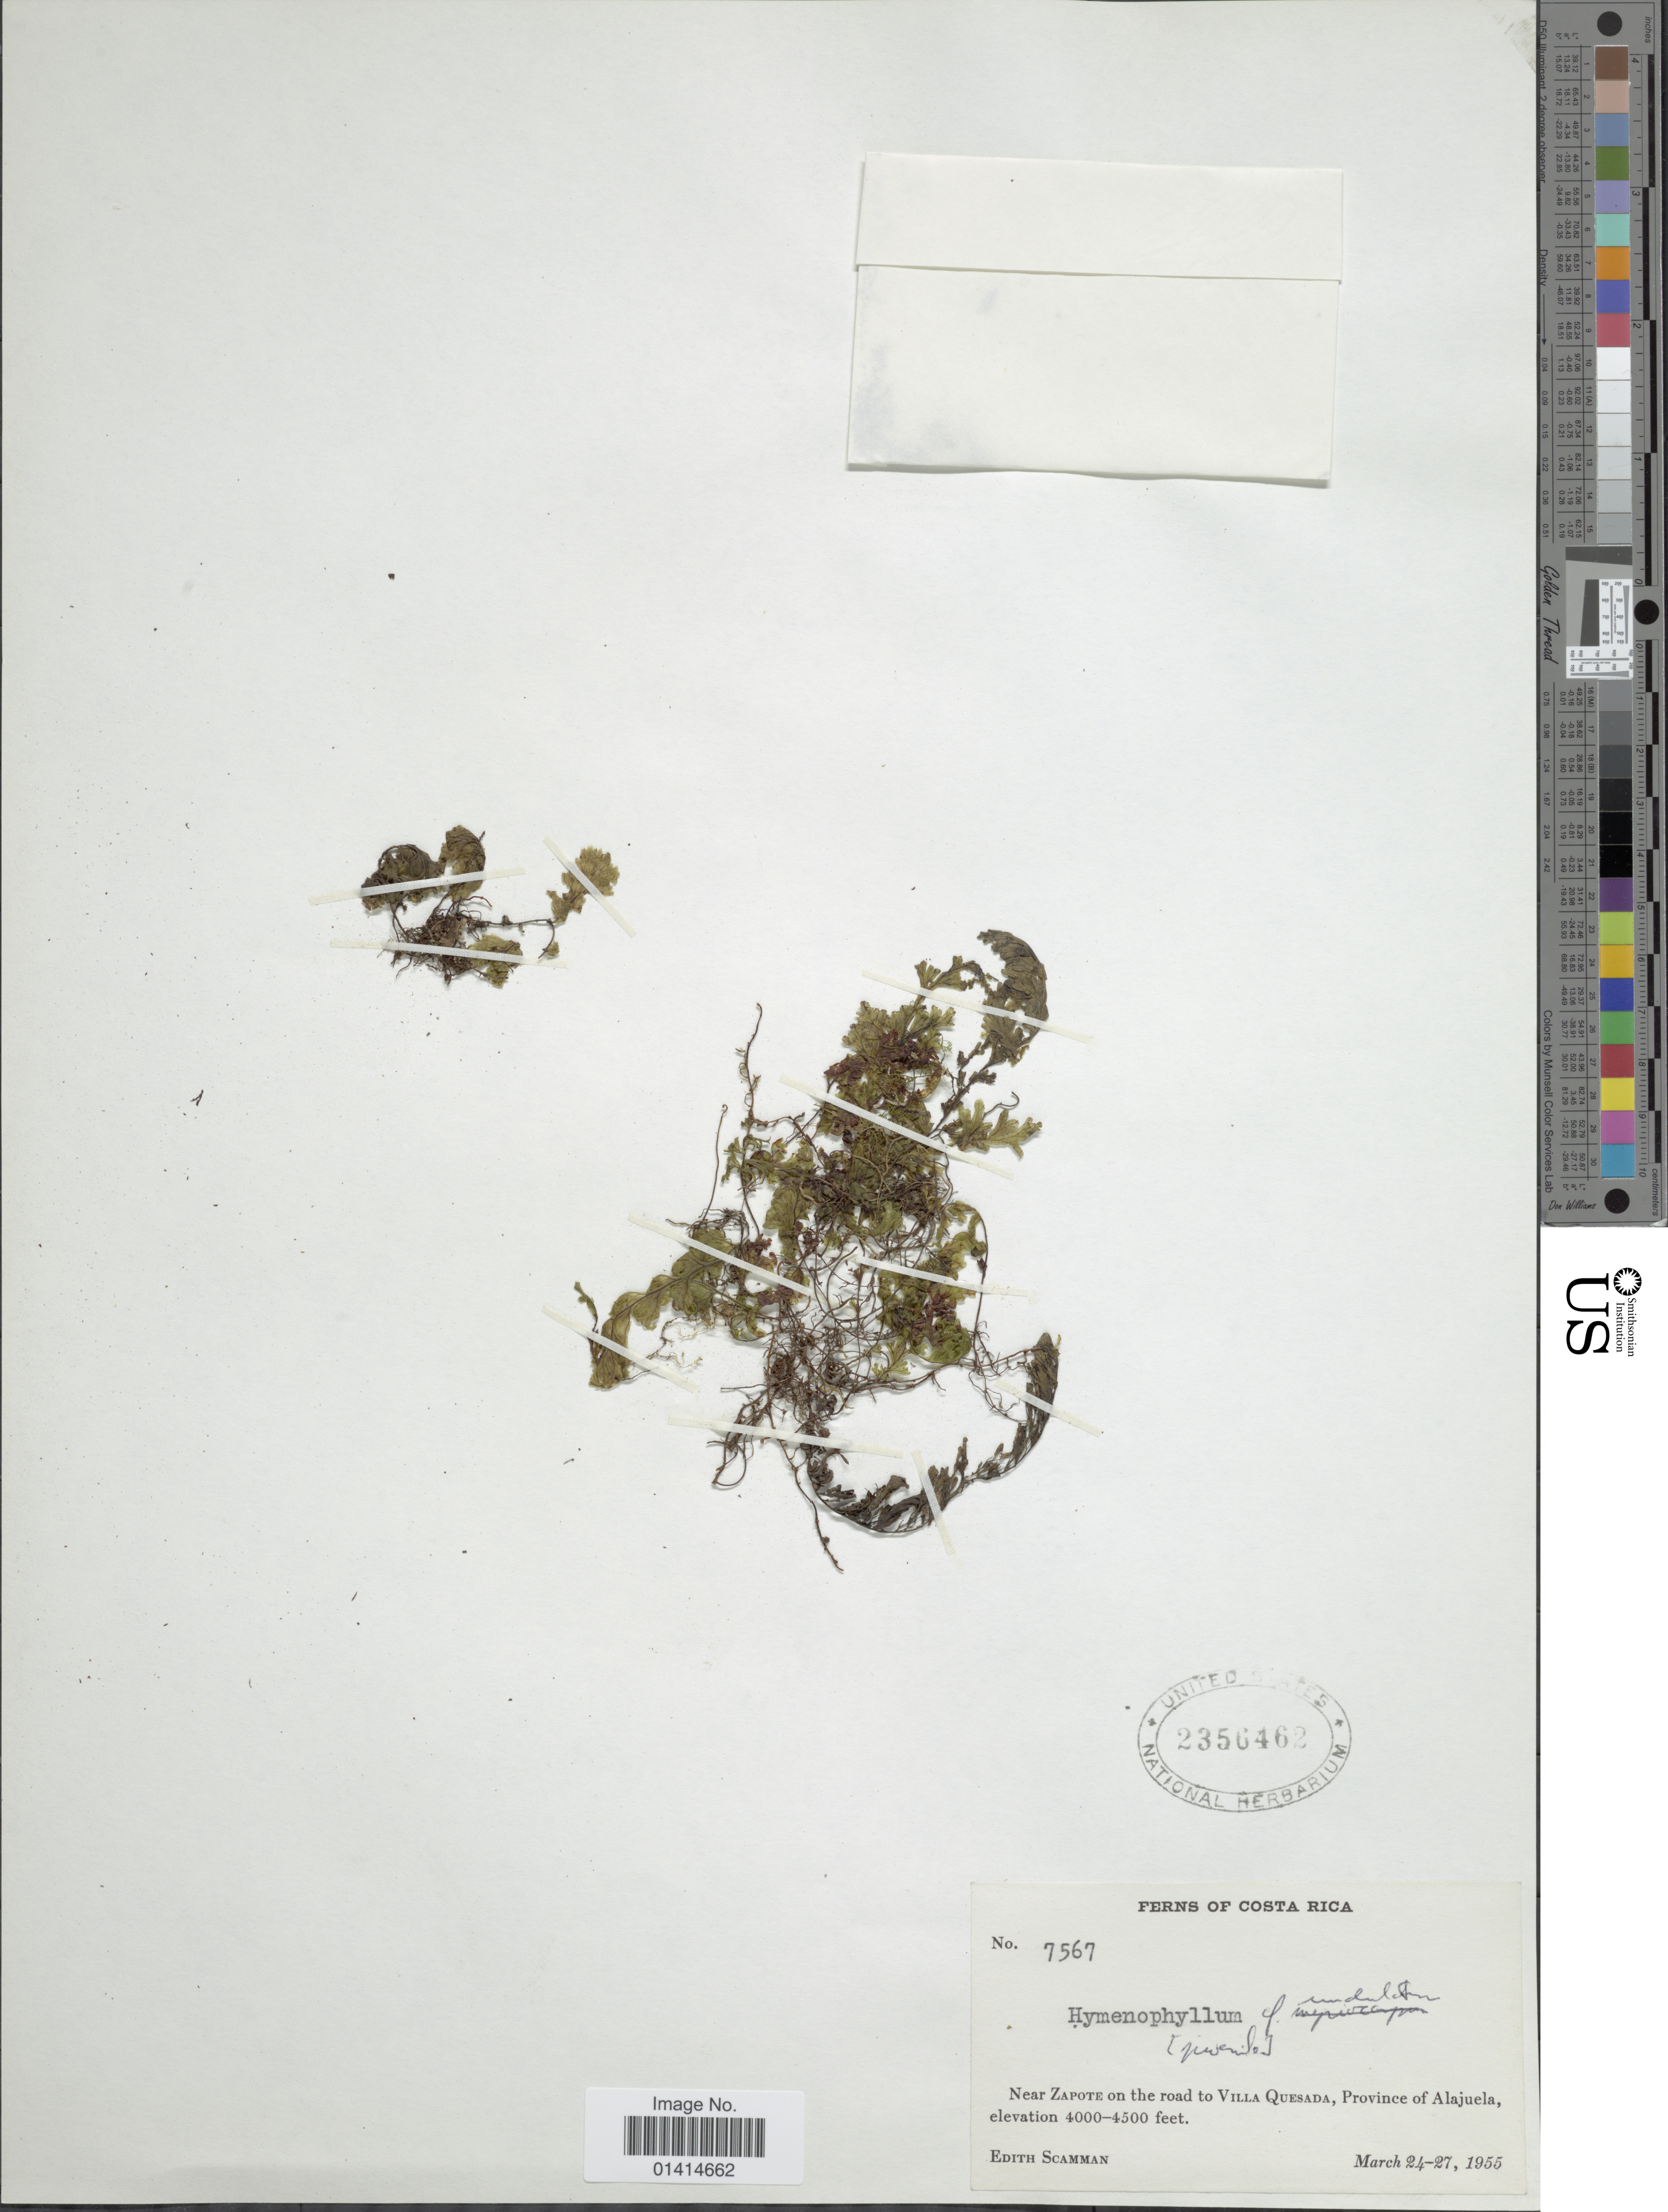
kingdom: Plantae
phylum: Tracheophyta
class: Polypodiopsida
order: Hymenophyllales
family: Hymenophyllaceae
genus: Hymenophyllum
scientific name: Hymenophyllum undulatum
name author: (Sw.) Sw.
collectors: E. Scamman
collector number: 7567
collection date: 1955-03-24/1955-03-27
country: Costa Rica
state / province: Alajuela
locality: Near Zapote on the road to Villa Quesada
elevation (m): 122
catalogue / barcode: US 2356462